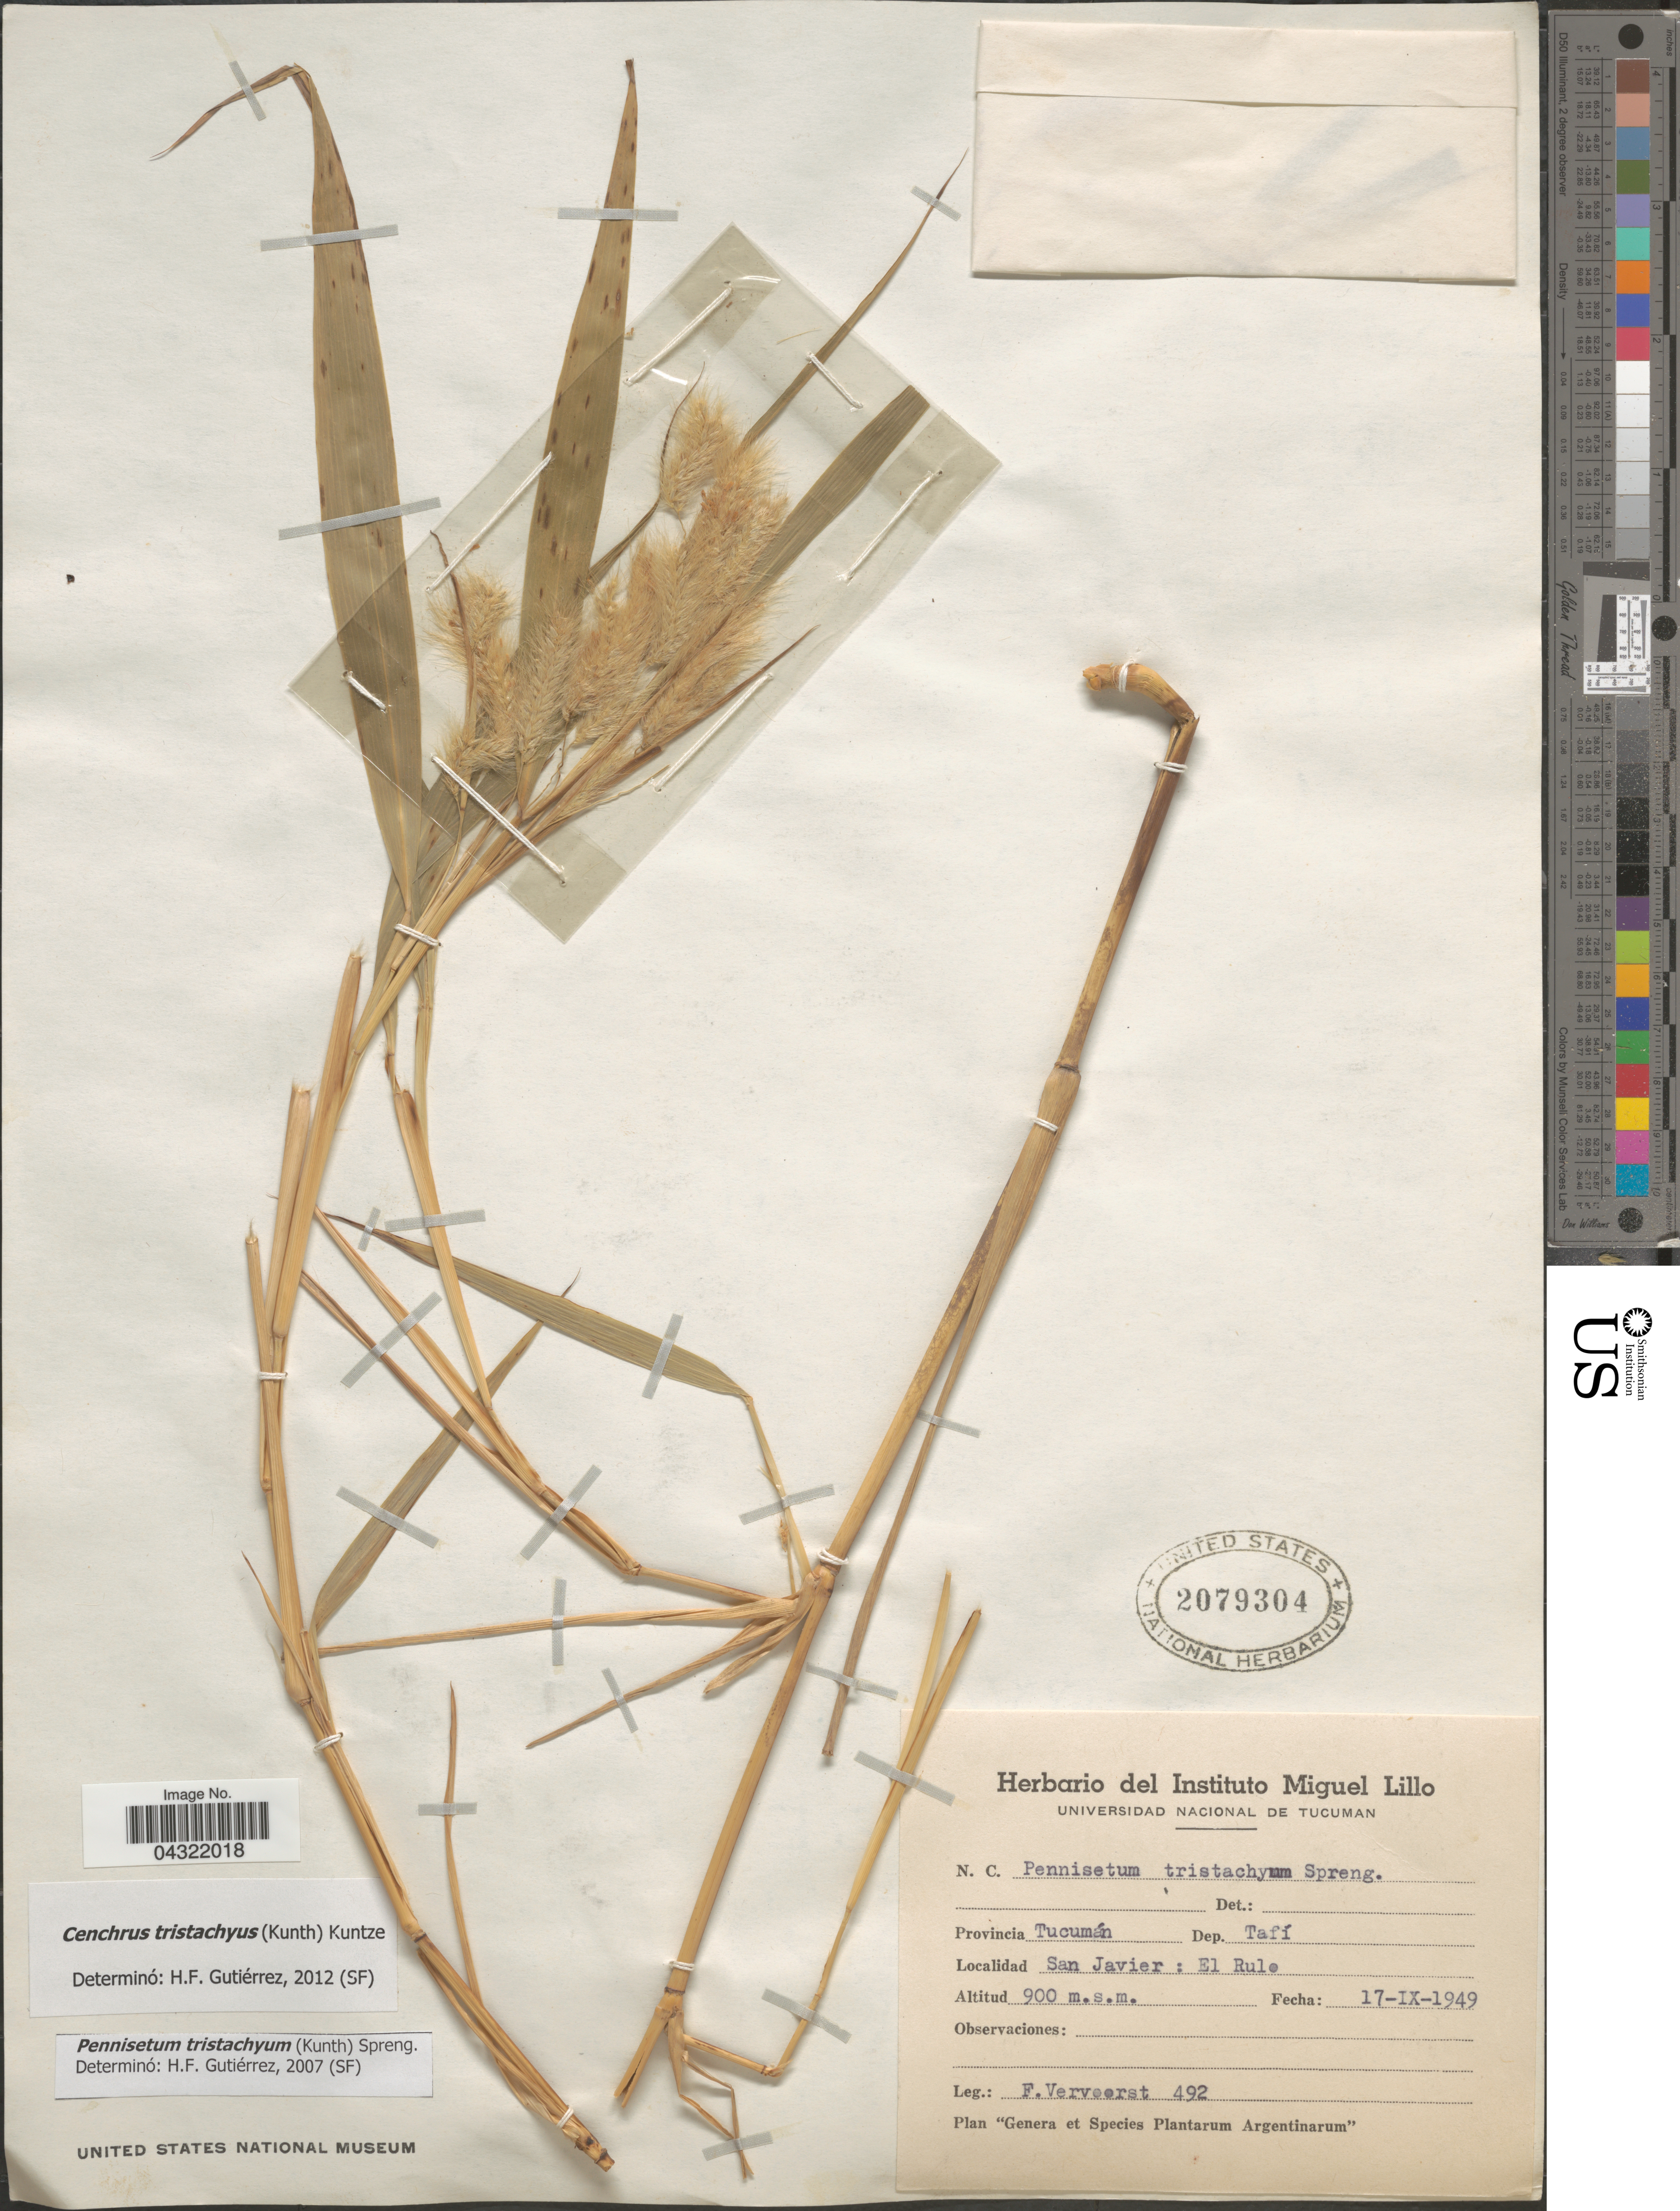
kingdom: Plantae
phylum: Tracheophyta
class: Liliopsida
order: Poales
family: Poaceae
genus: Cenchrus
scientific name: Cenchrus tristachyus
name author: (Kunth) Kuntze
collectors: F. Vervoorst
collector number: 492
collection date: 1949-09-17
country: Argentina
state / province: Tucuman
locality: Dep. Tafí. San Javier: El Rulo.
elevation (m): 900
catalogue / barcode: US 2079304